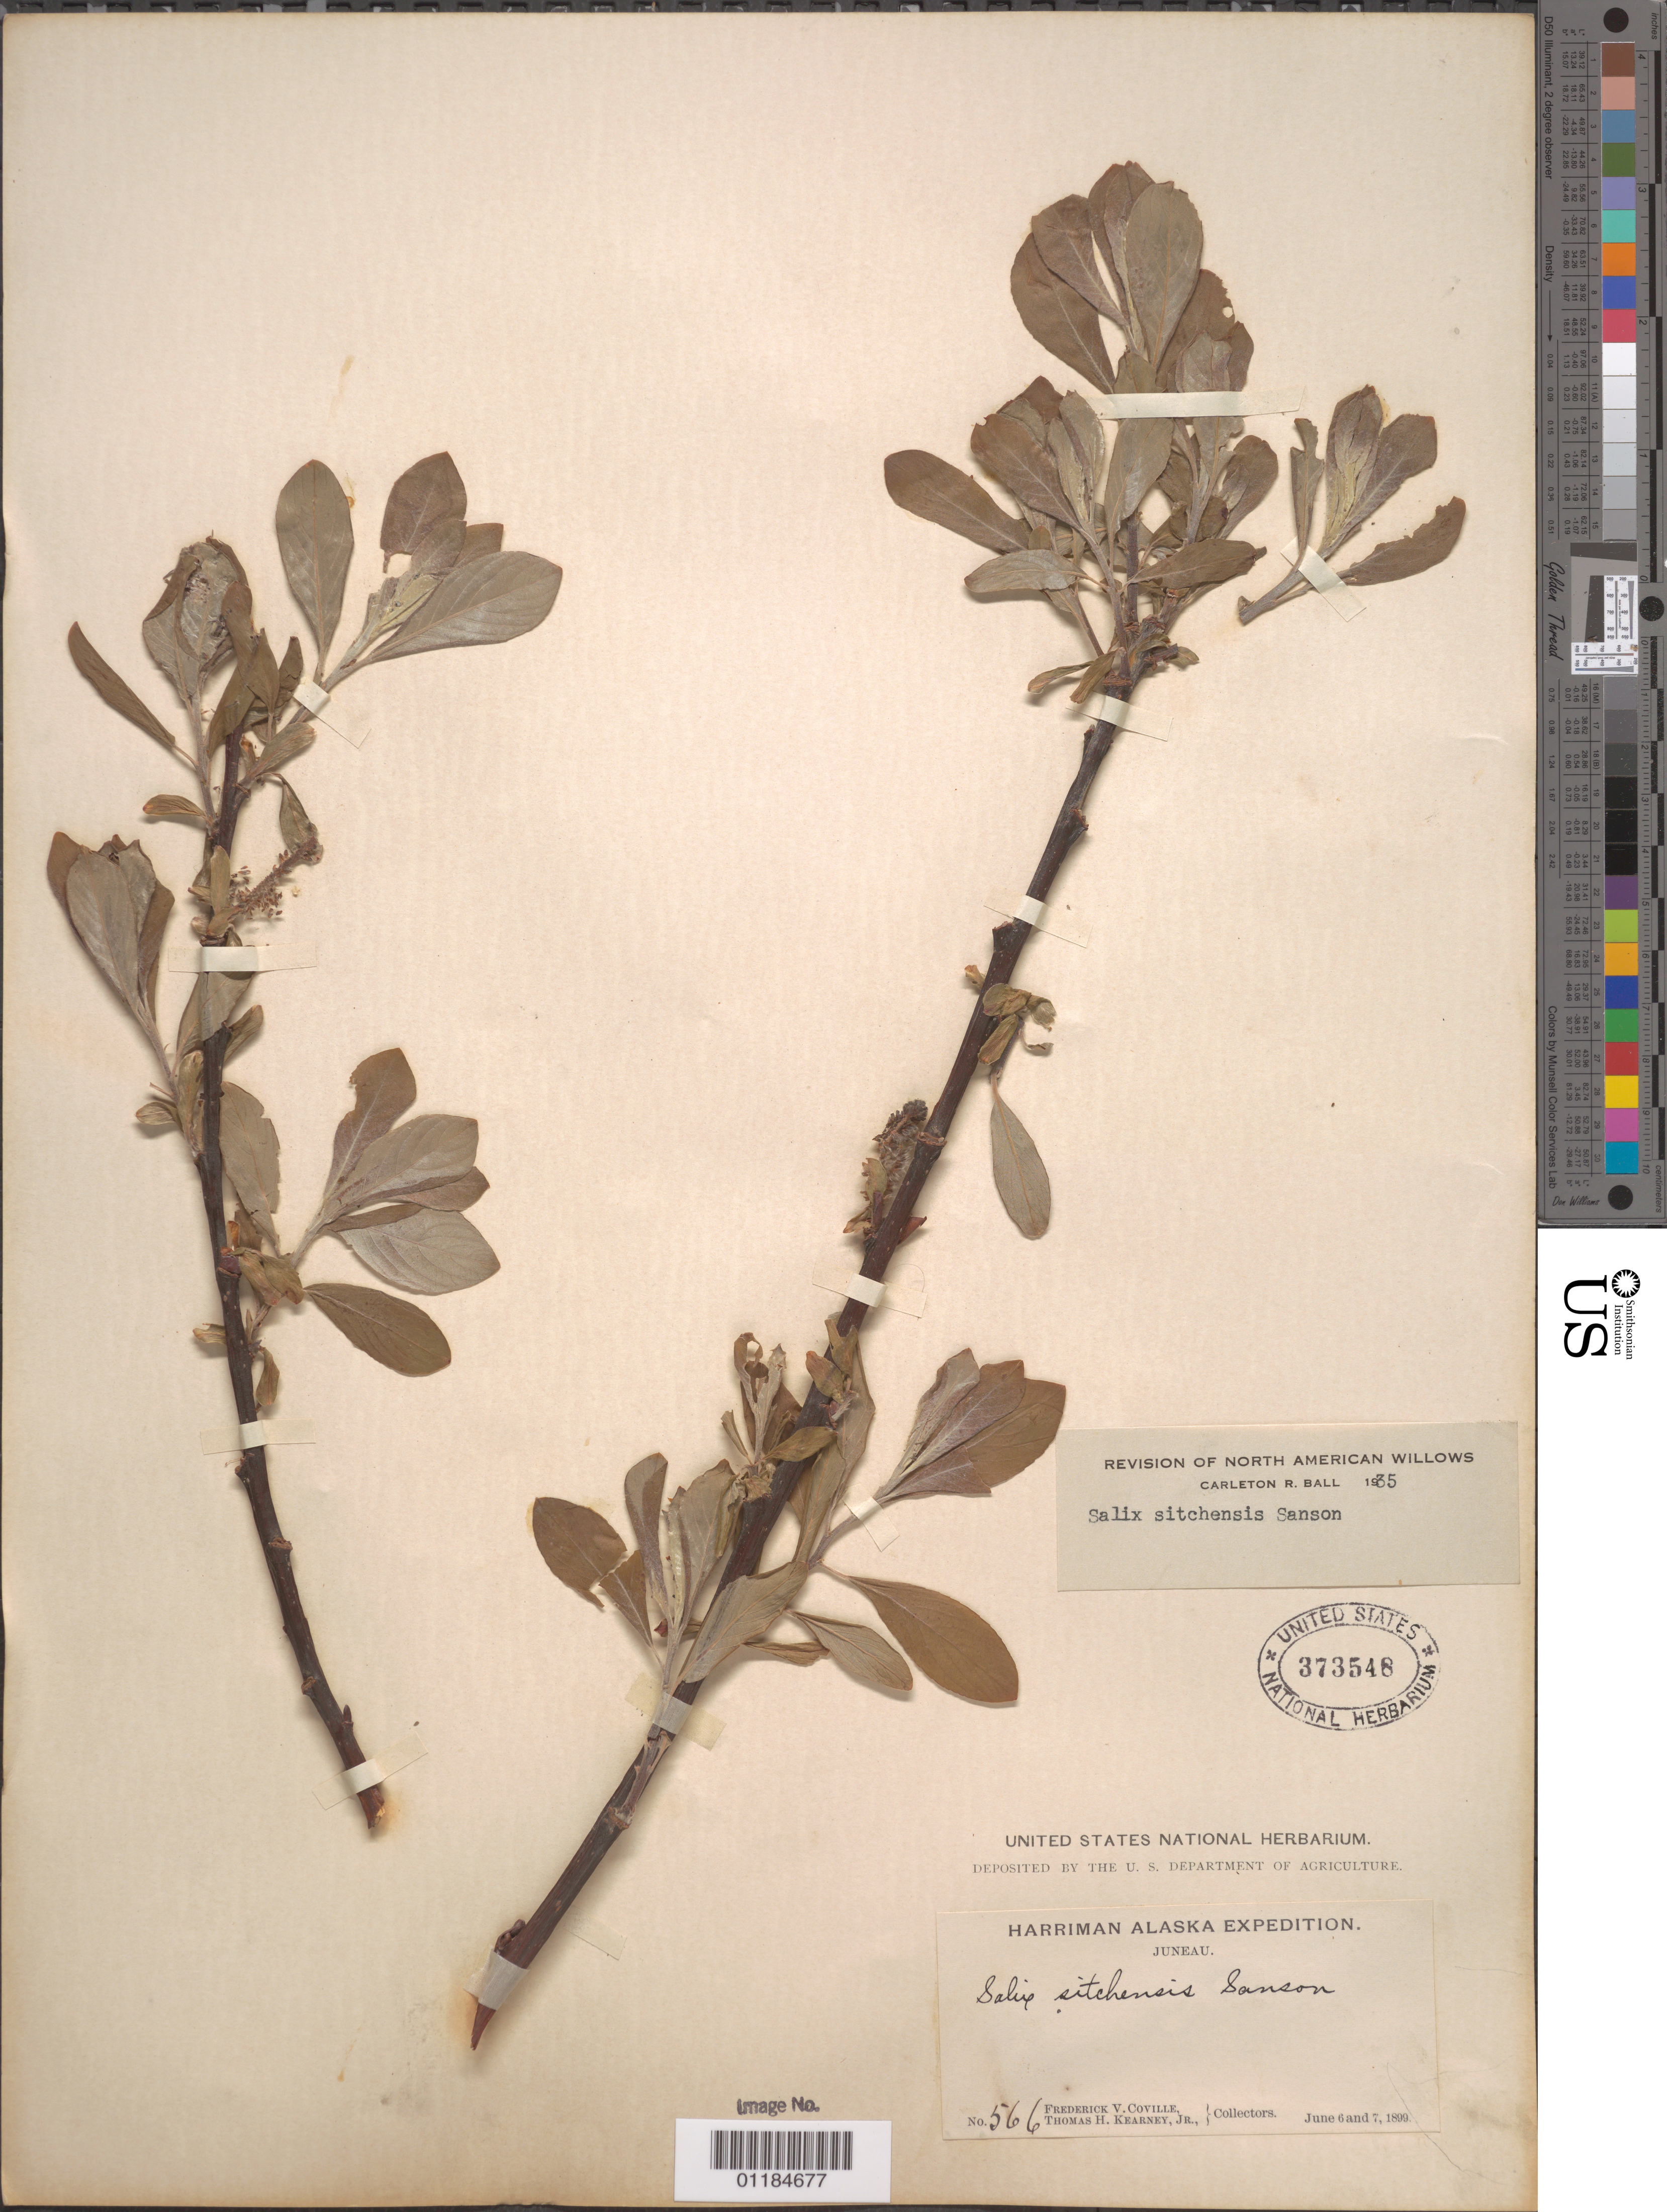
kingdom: Plantae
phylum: Tracheophyta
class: Magnoliopsida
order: Malpighiales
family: Salicaceae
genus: Salix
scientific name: Salix sitchensis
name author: Sanson ex Bong.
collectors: F. V. Coville & T. H. Kearney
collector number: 566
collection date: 1899-06-06,1899-06-07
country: United States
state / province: Alaska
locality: Juneau.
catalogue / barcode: US 373548